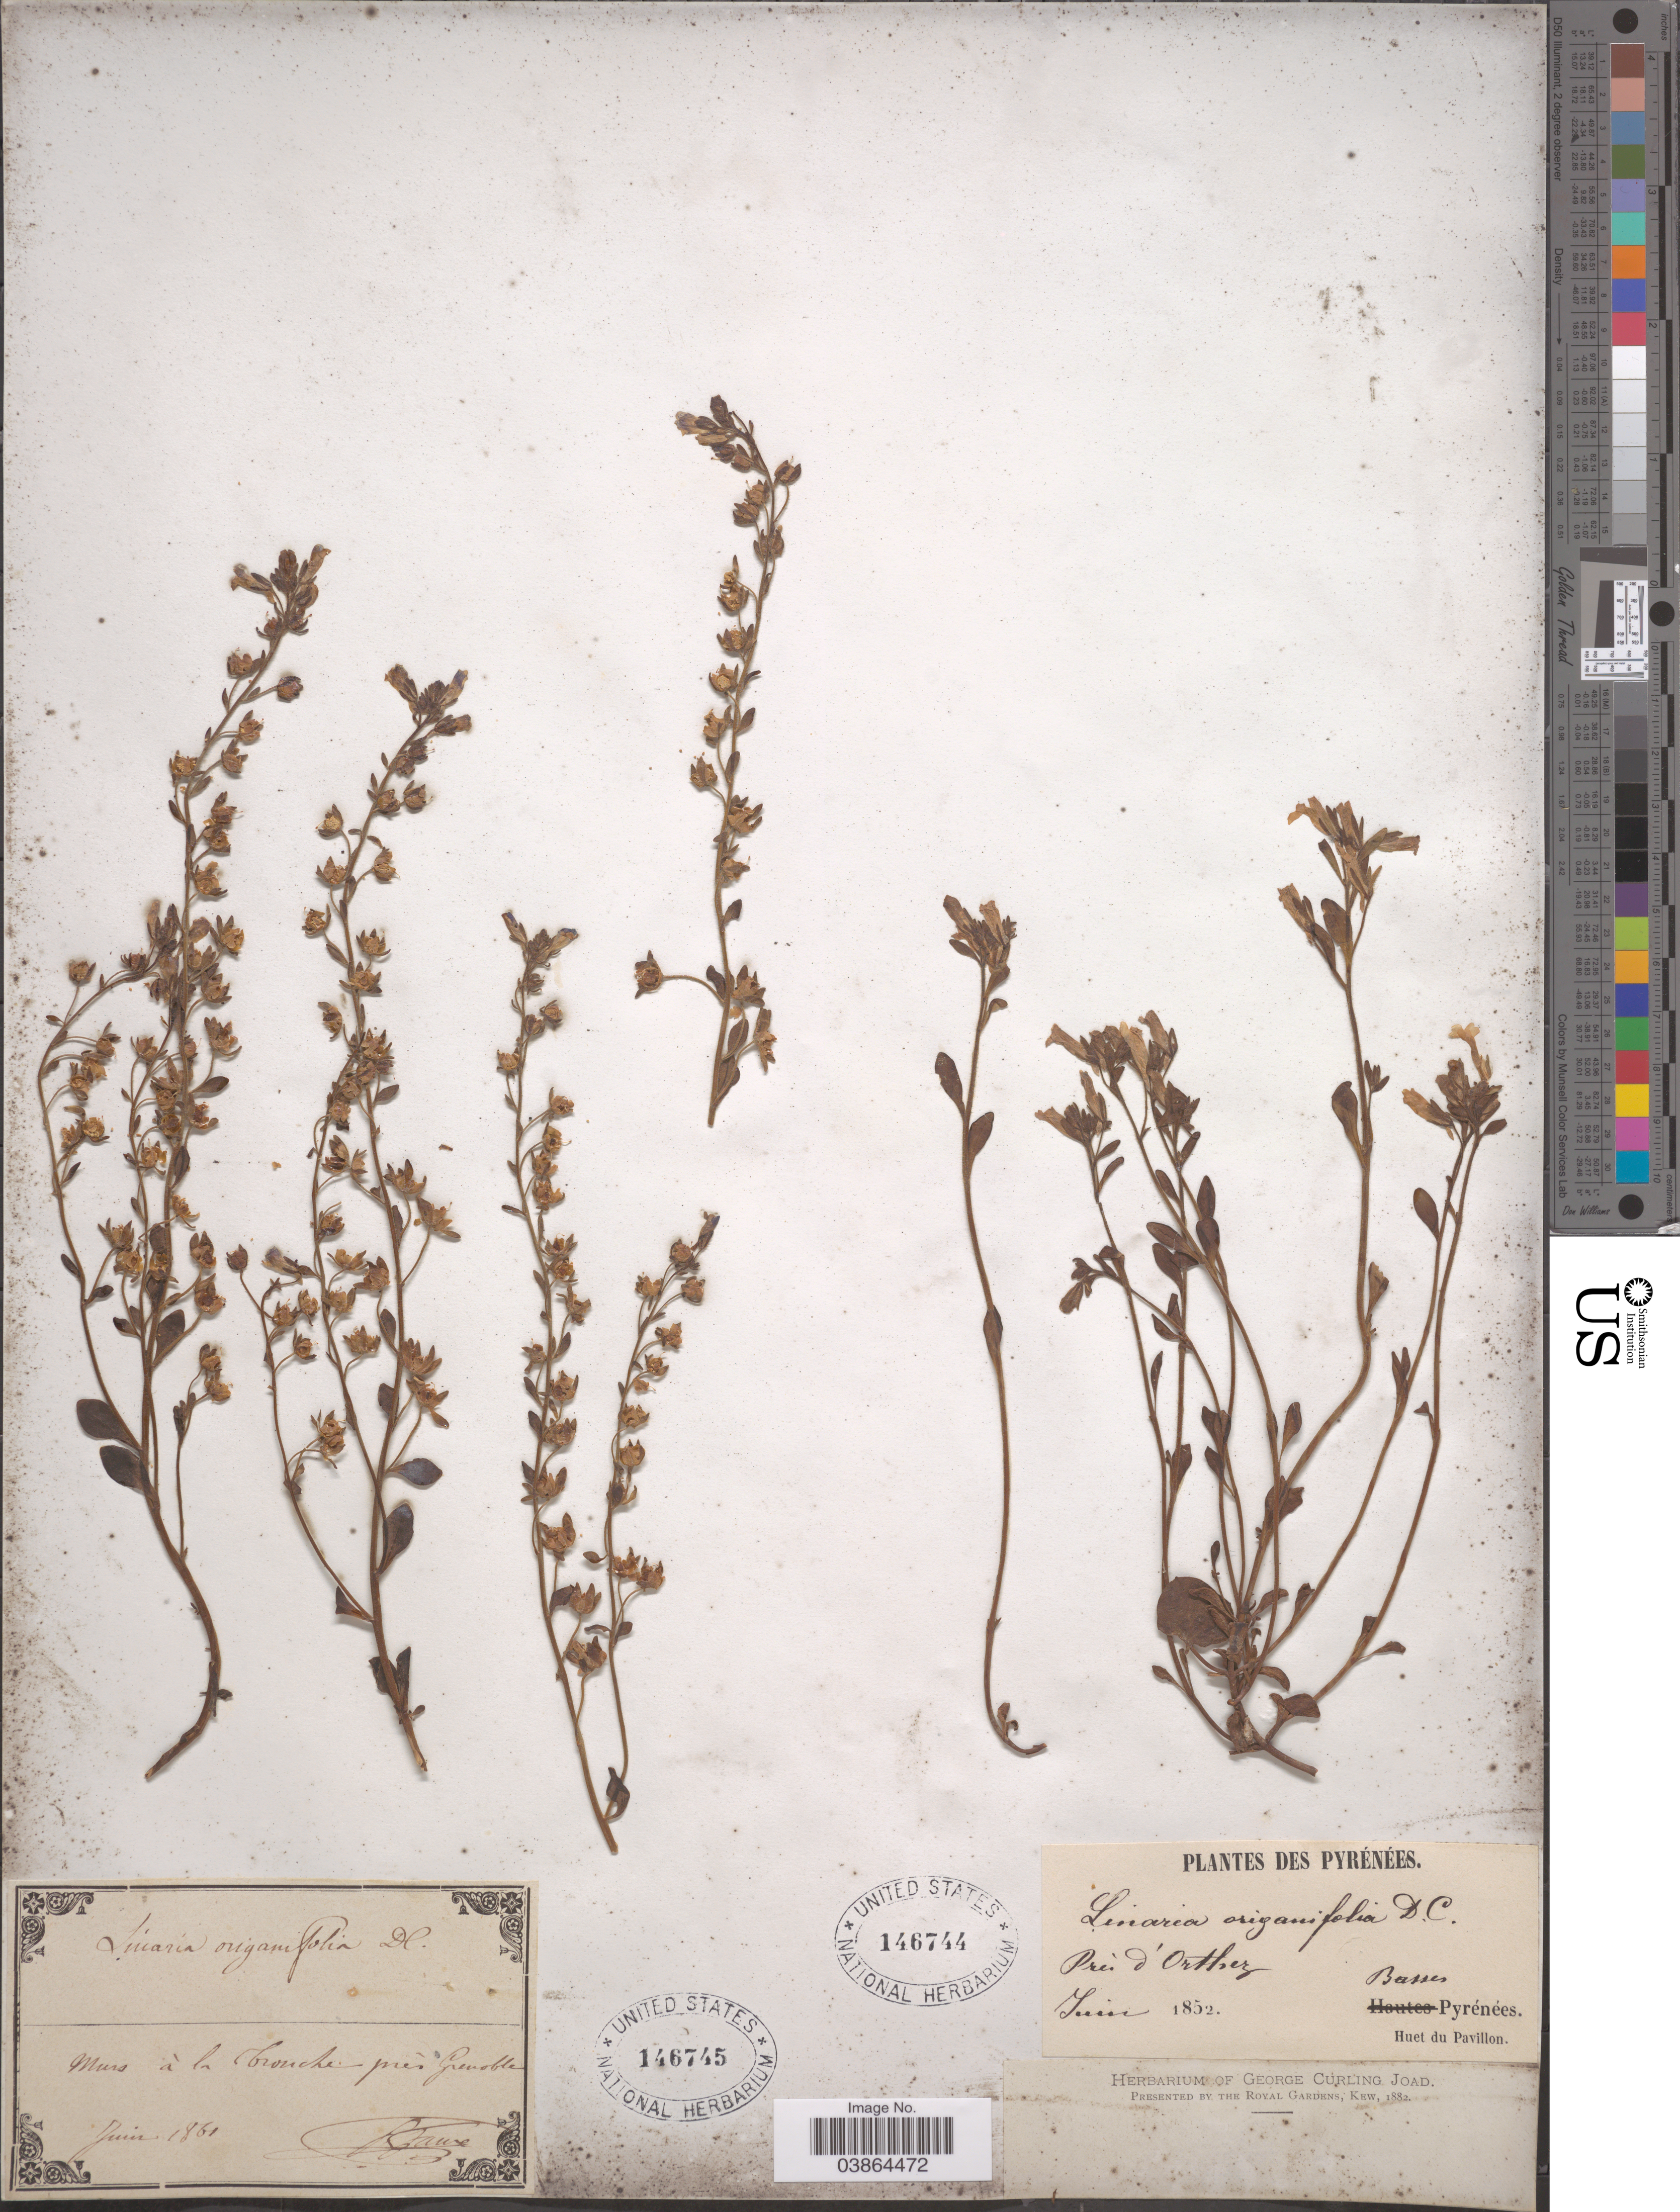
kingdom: Plantae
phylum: Tracheophyta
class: Magnoliopsida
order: Lamiales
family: Plantaginaceae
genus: Chaenorrhinum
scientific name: Chaenorrhinum origanifolium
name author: (L.) Fourr.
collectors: Huet du Pavillon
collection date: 1852-06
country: France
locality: Pyrénées. Pres d'Orthez. Basses Pyrénées.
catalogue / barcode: US 146744